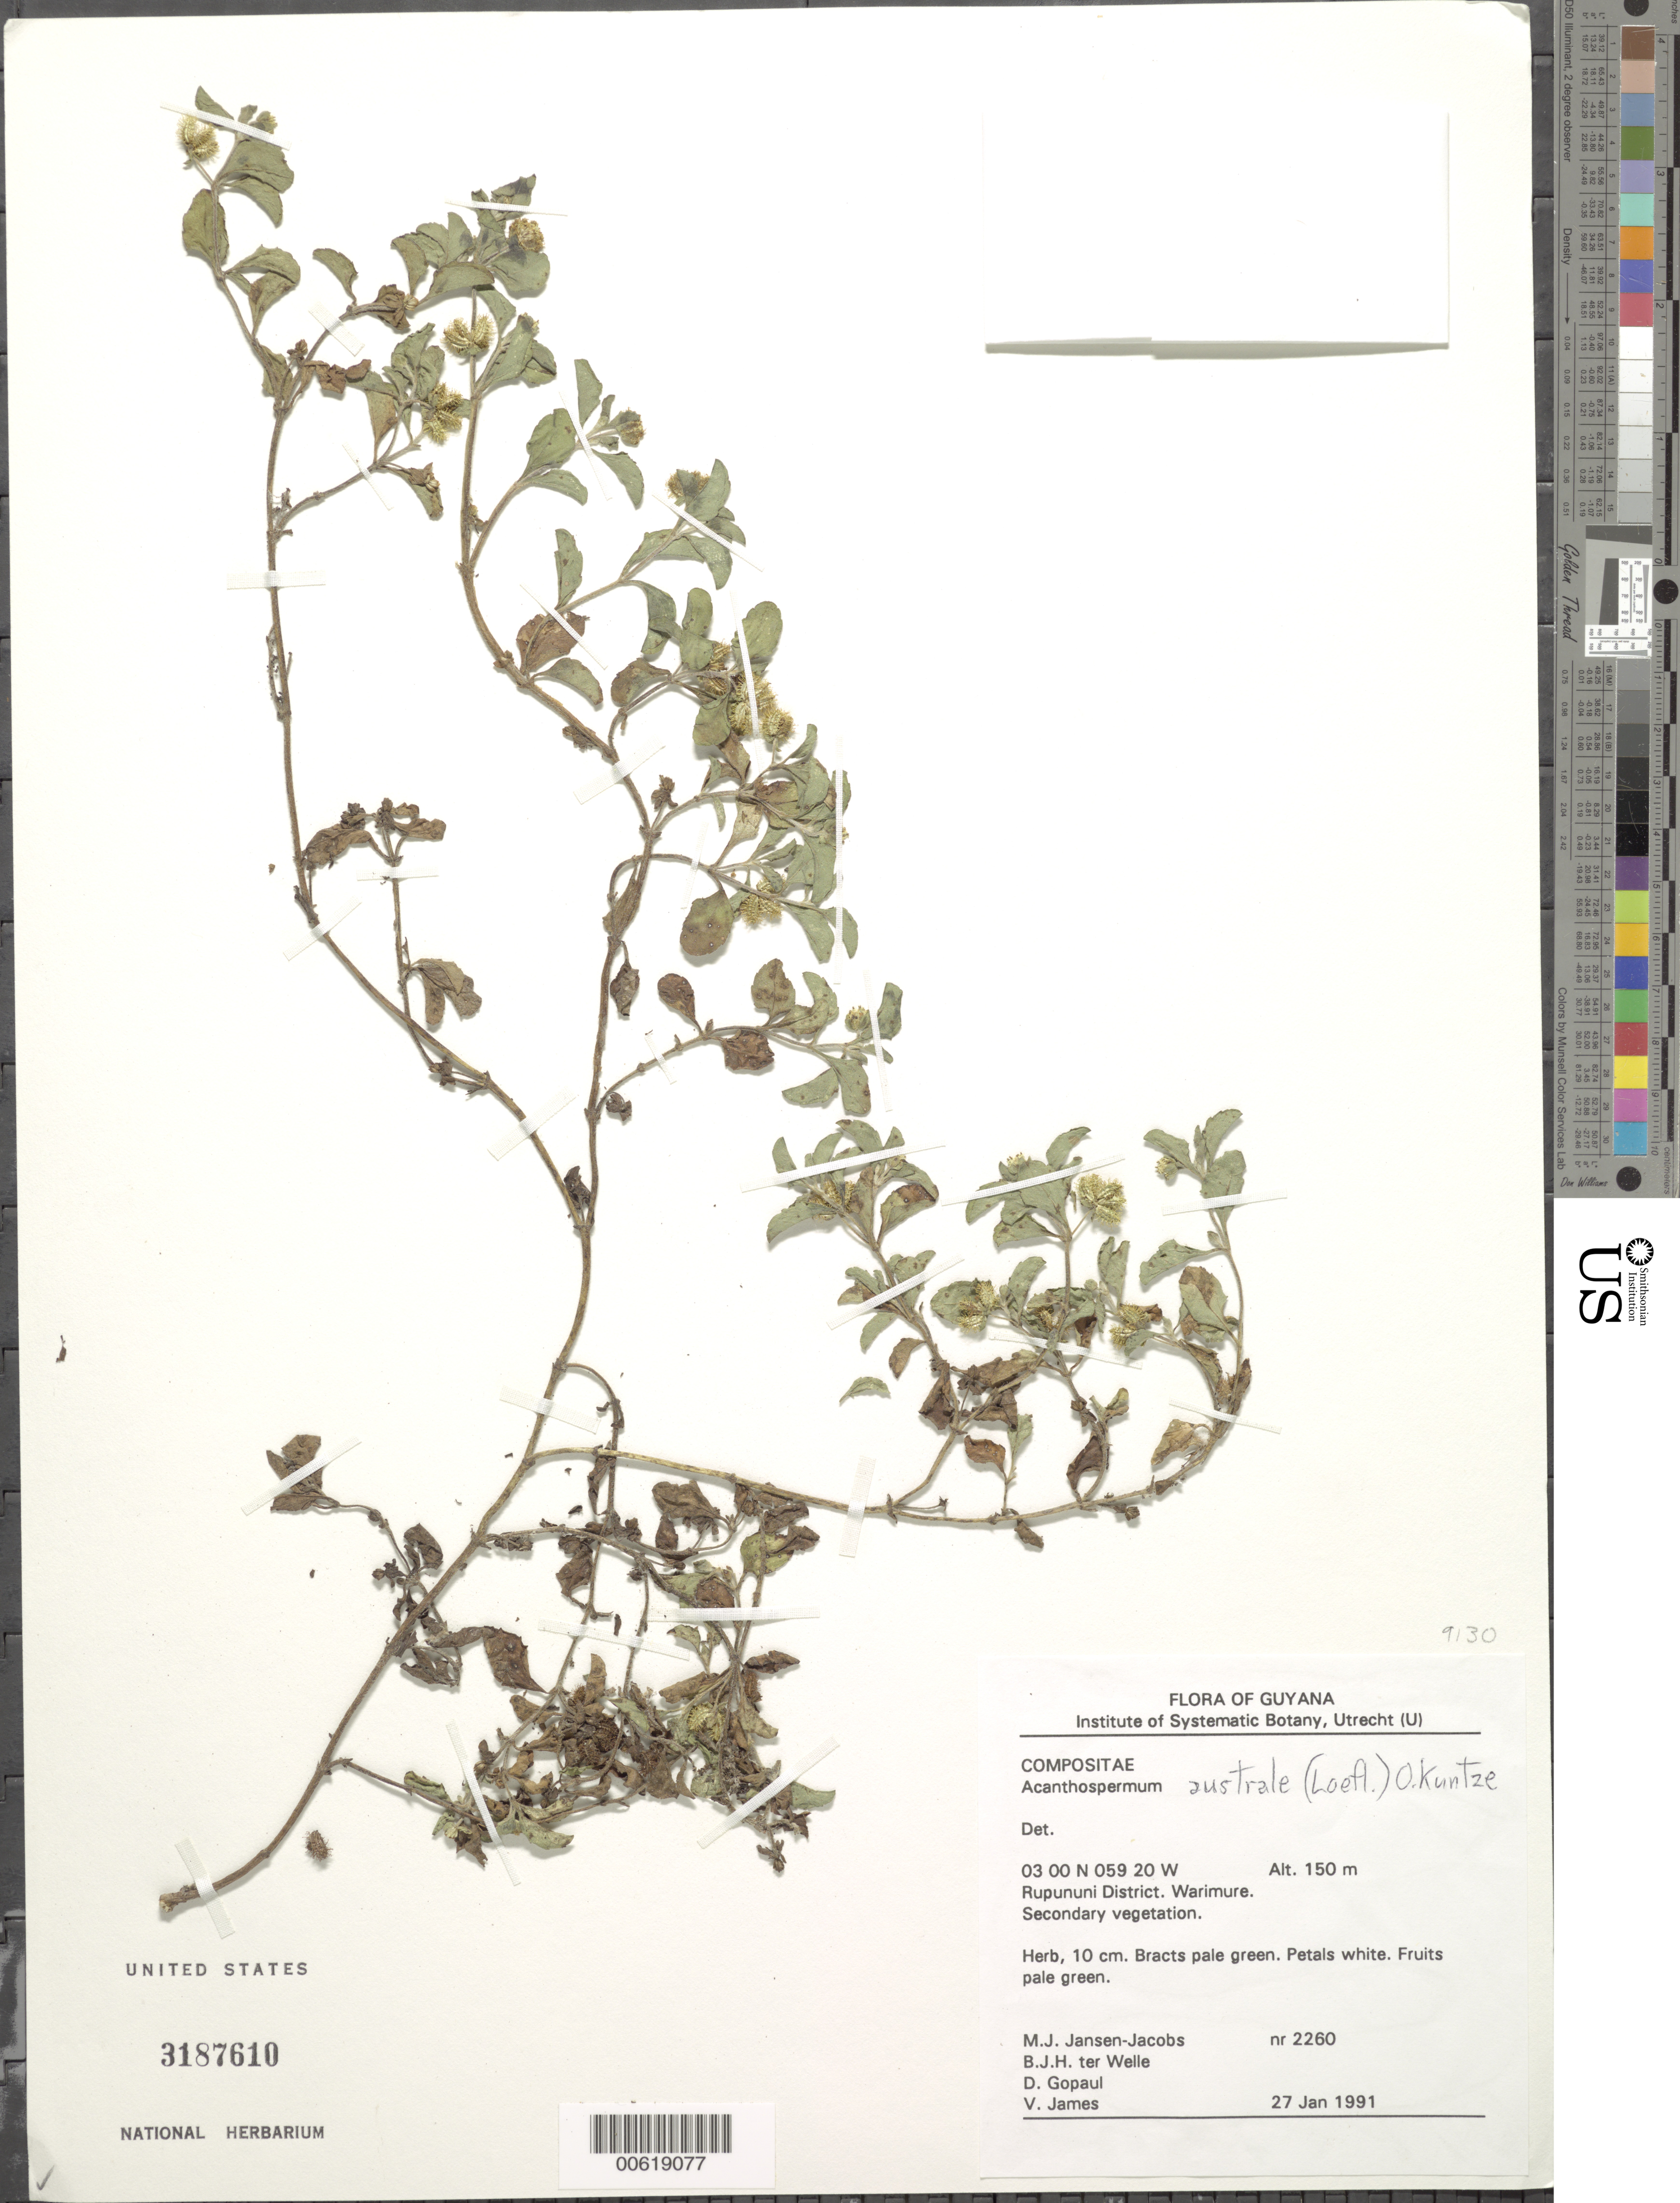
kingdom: Plantae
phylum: Tracheophyta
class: Magnoliopsida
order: Asterales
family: Asteraceae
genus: Acanthospermum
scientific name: Acanthospermum australe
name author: (Loefl.) Kuntze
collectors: M. J. Jansen-Jacobs, B. Welle, D. Gopaul & V. James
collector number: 2260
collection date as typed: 27-Jan-91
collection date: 1991-01-27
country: Guyana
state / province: U. Takutu-U. Essequibo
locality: Warimure, eastern Kanuku Mts., Rupununi District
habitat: Secondary vegetation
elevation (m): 150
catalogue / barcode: US 3187610